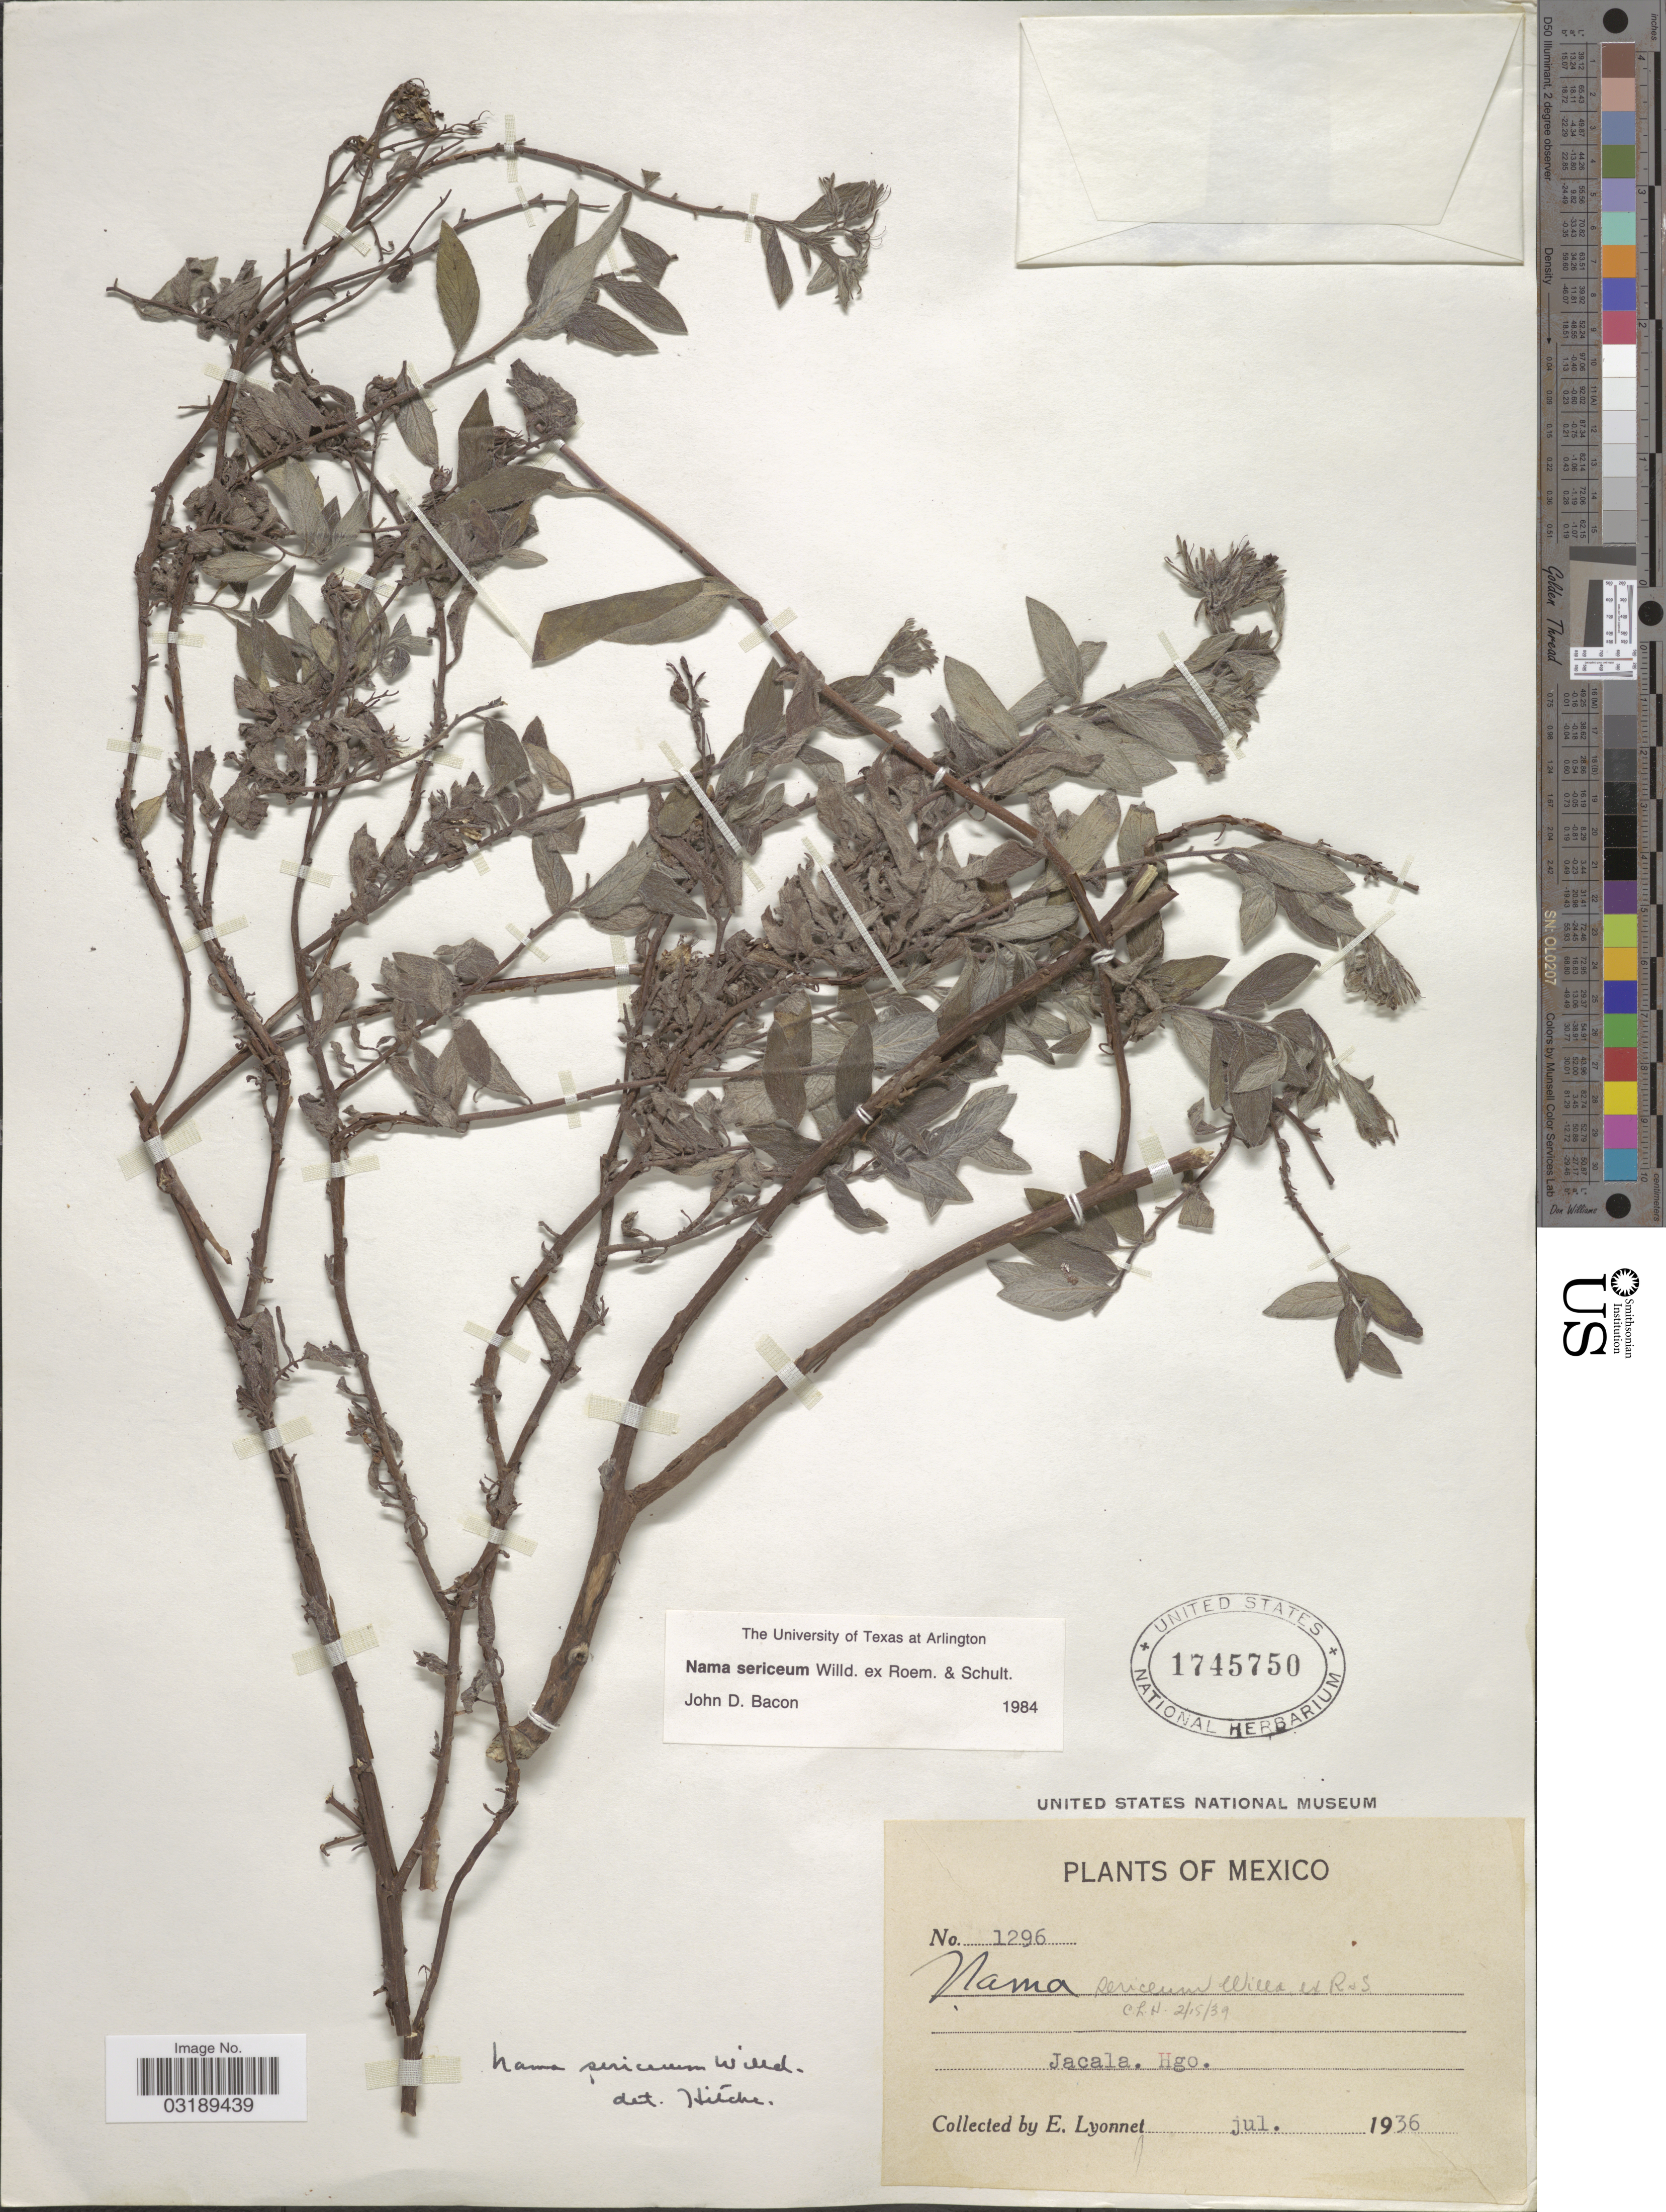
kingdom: Plantae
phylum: Tracheophyta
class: Magnoliopsida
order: Boraginales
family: Namaceae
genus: Nama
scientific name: Nama sericea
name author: Willd. ex Roem. & Schult.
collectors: E. Lyonnet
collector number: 1296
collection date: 1936-07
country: Mexico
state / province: Hidalgo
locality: Jacala.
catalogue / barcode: US 1745750